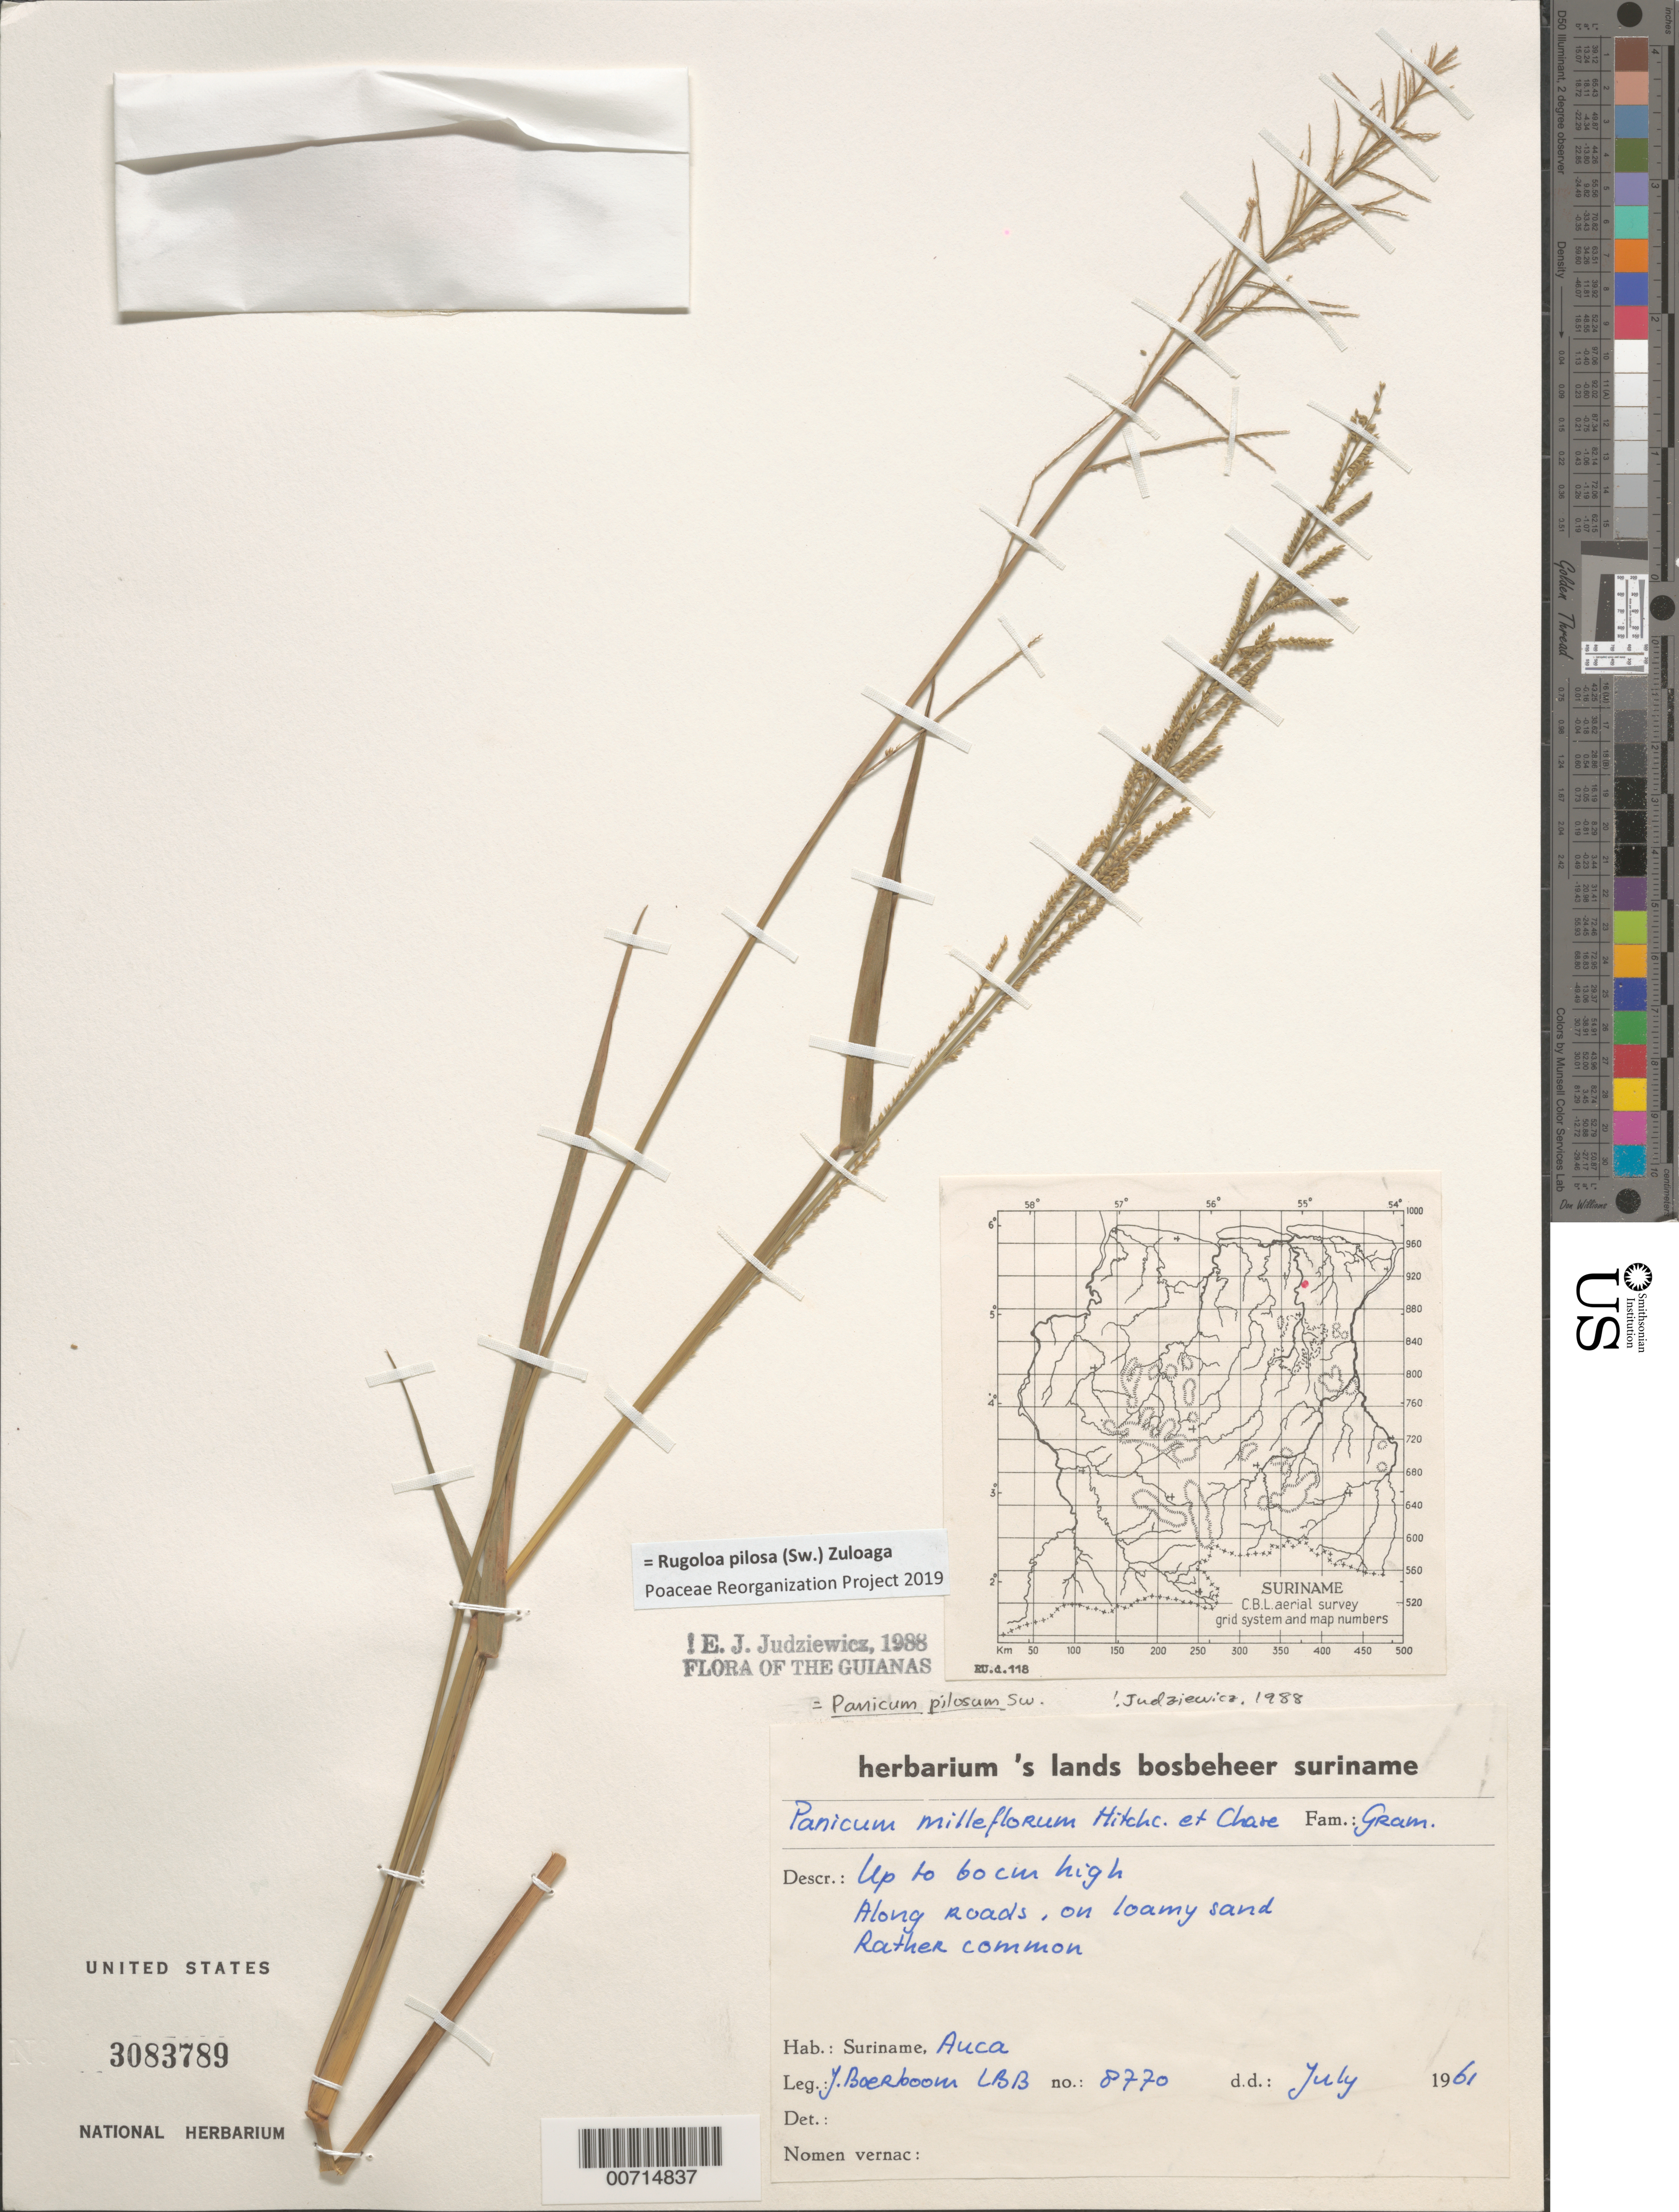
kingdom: Plantae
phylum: Tracheophyta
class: Liliopsida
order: Poales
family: Poaceae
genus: Panicum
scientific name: Panicum pilosum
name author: Sw.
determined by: Judziewicz, E. J.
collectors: J. Boerboom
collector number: LBB 8770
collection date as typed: Jul-61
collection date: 1961-07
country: Suriname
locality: Auca; Mapane Area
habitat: Along roads on loamy sand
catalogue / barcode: US 3083789